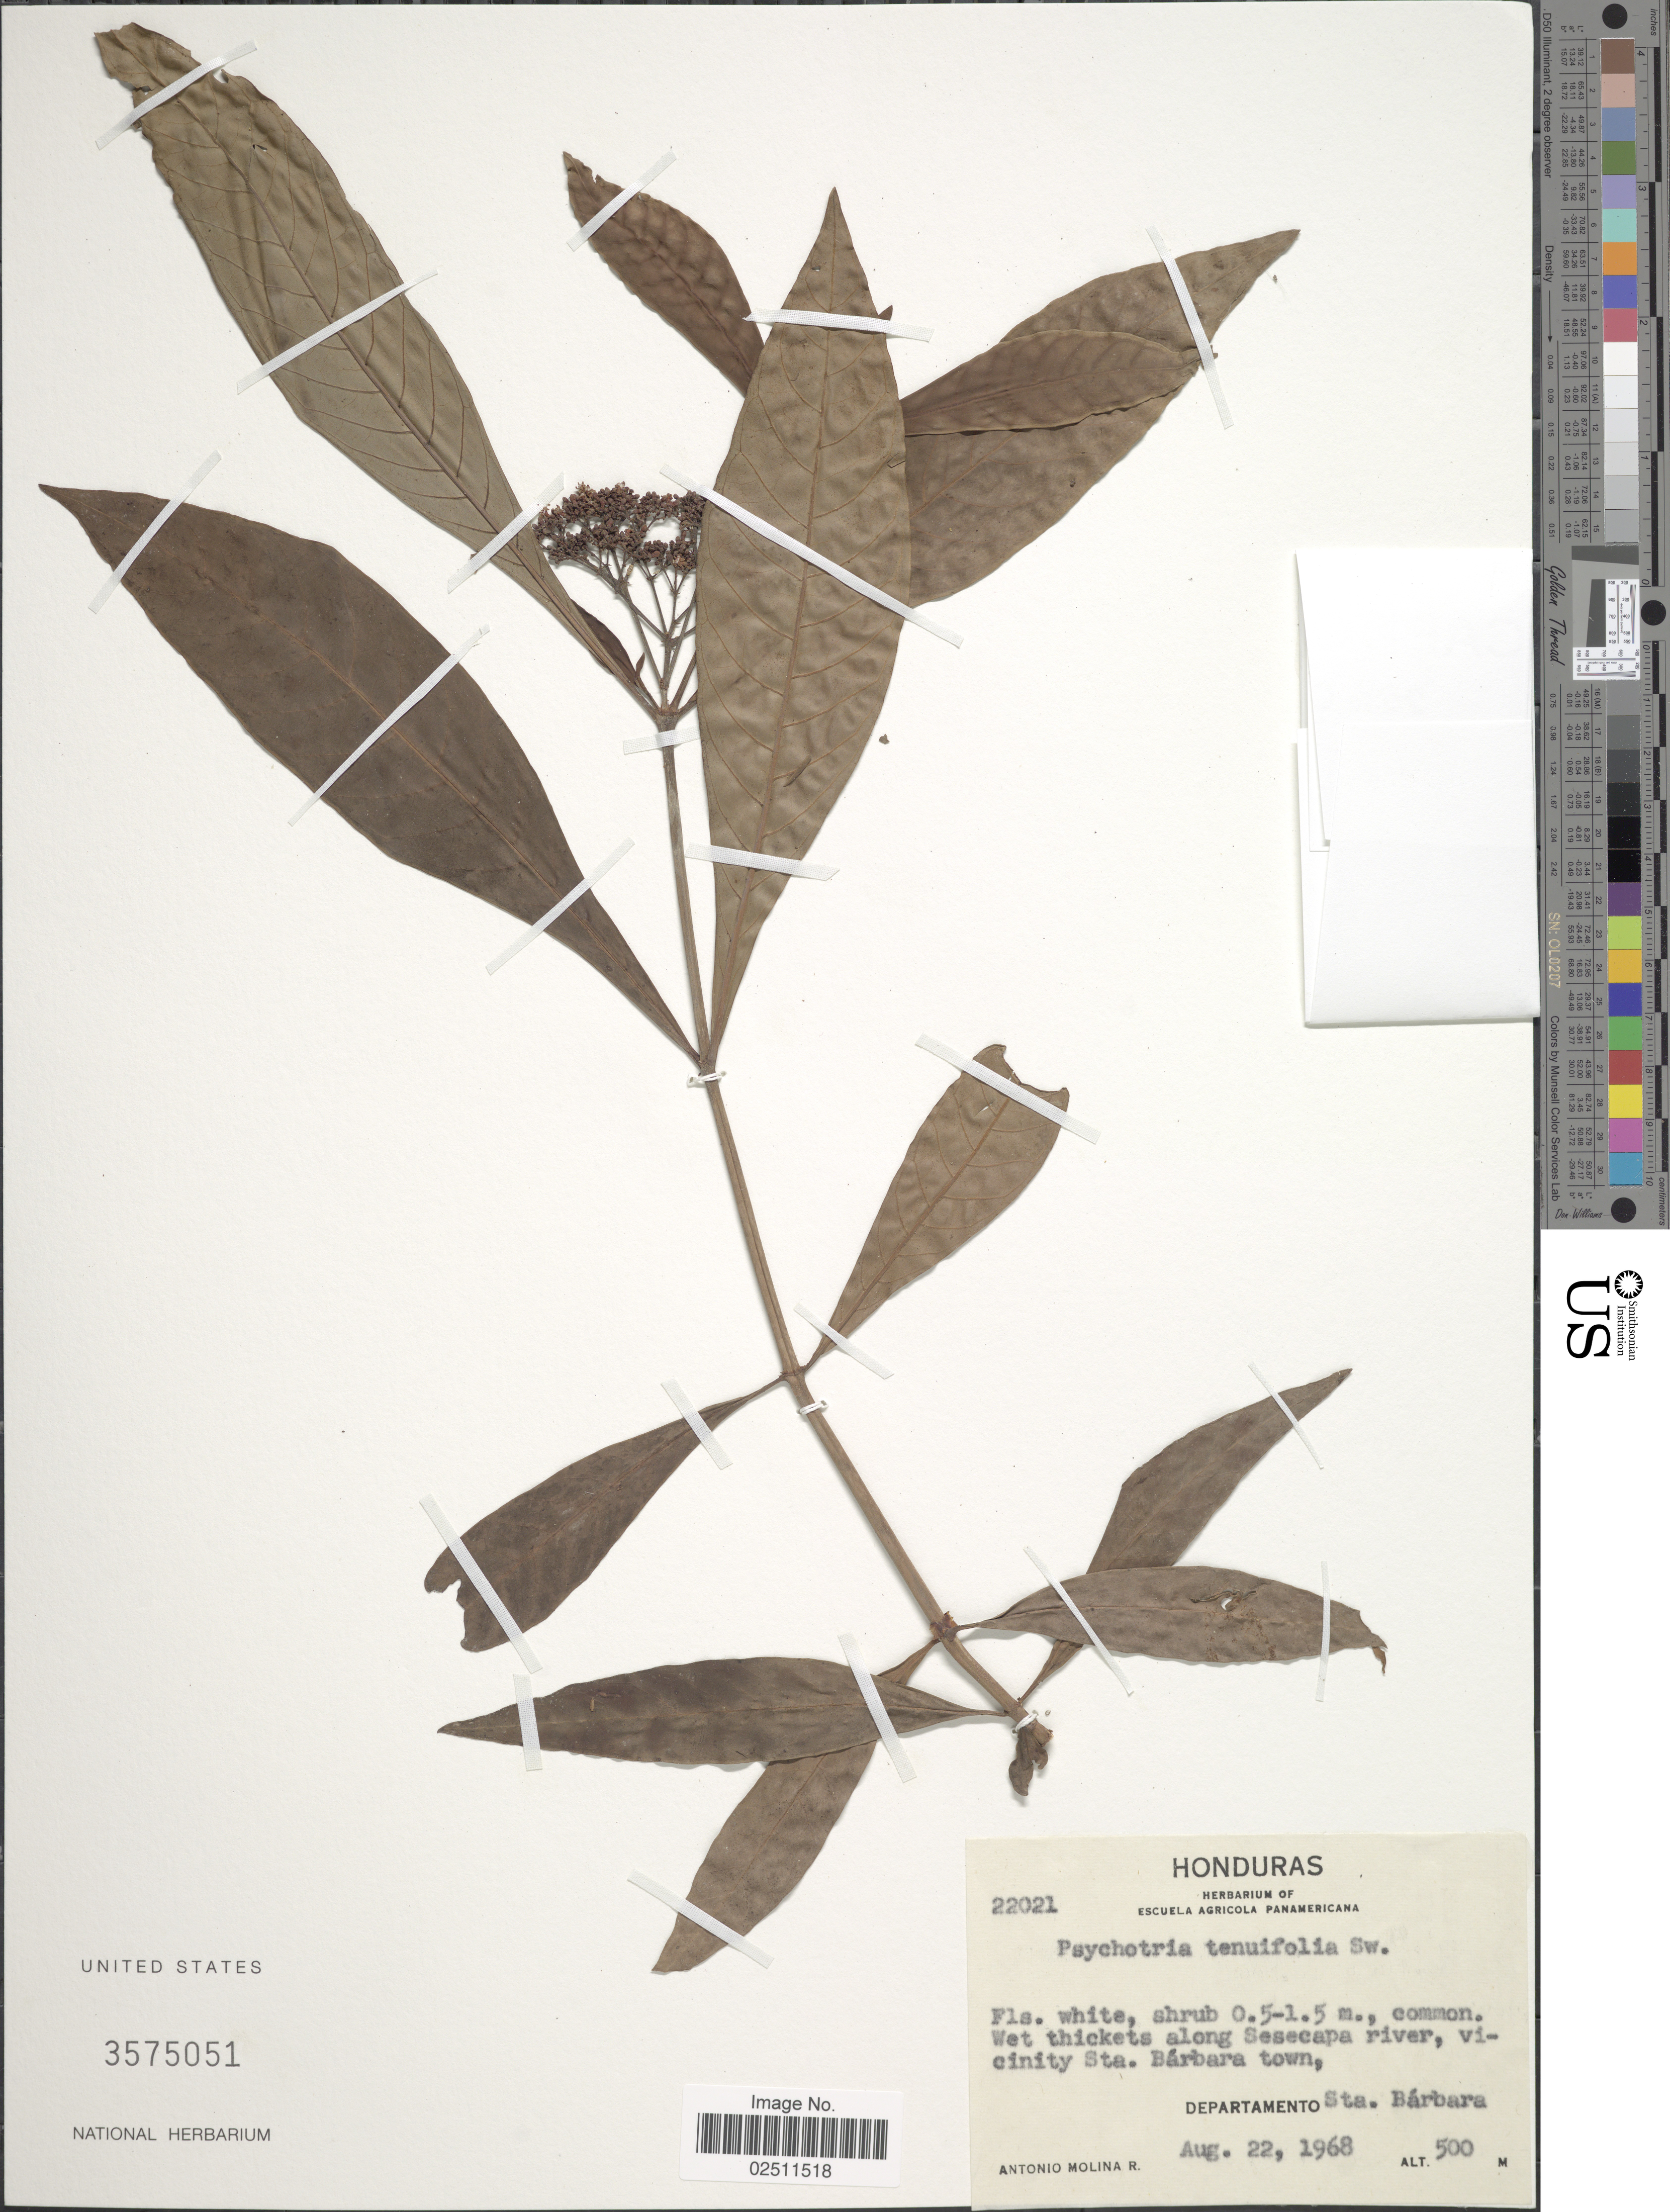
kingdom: Plantae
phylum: Tracheophyta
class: Magnoliopsida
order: Gentianales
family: Rubiaceae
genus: Psychotria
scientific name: Psychotria tenuifolia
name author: Sw.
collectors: A. Molina R.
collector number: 22021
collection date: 1968-08-22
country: Honduras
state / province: Santa Bárbara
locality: Wet thickets along Sesecapa river, vicinity of Sta. Barbara town, Departamento Sta. Barbara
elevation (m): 500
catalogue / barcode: US 3575051